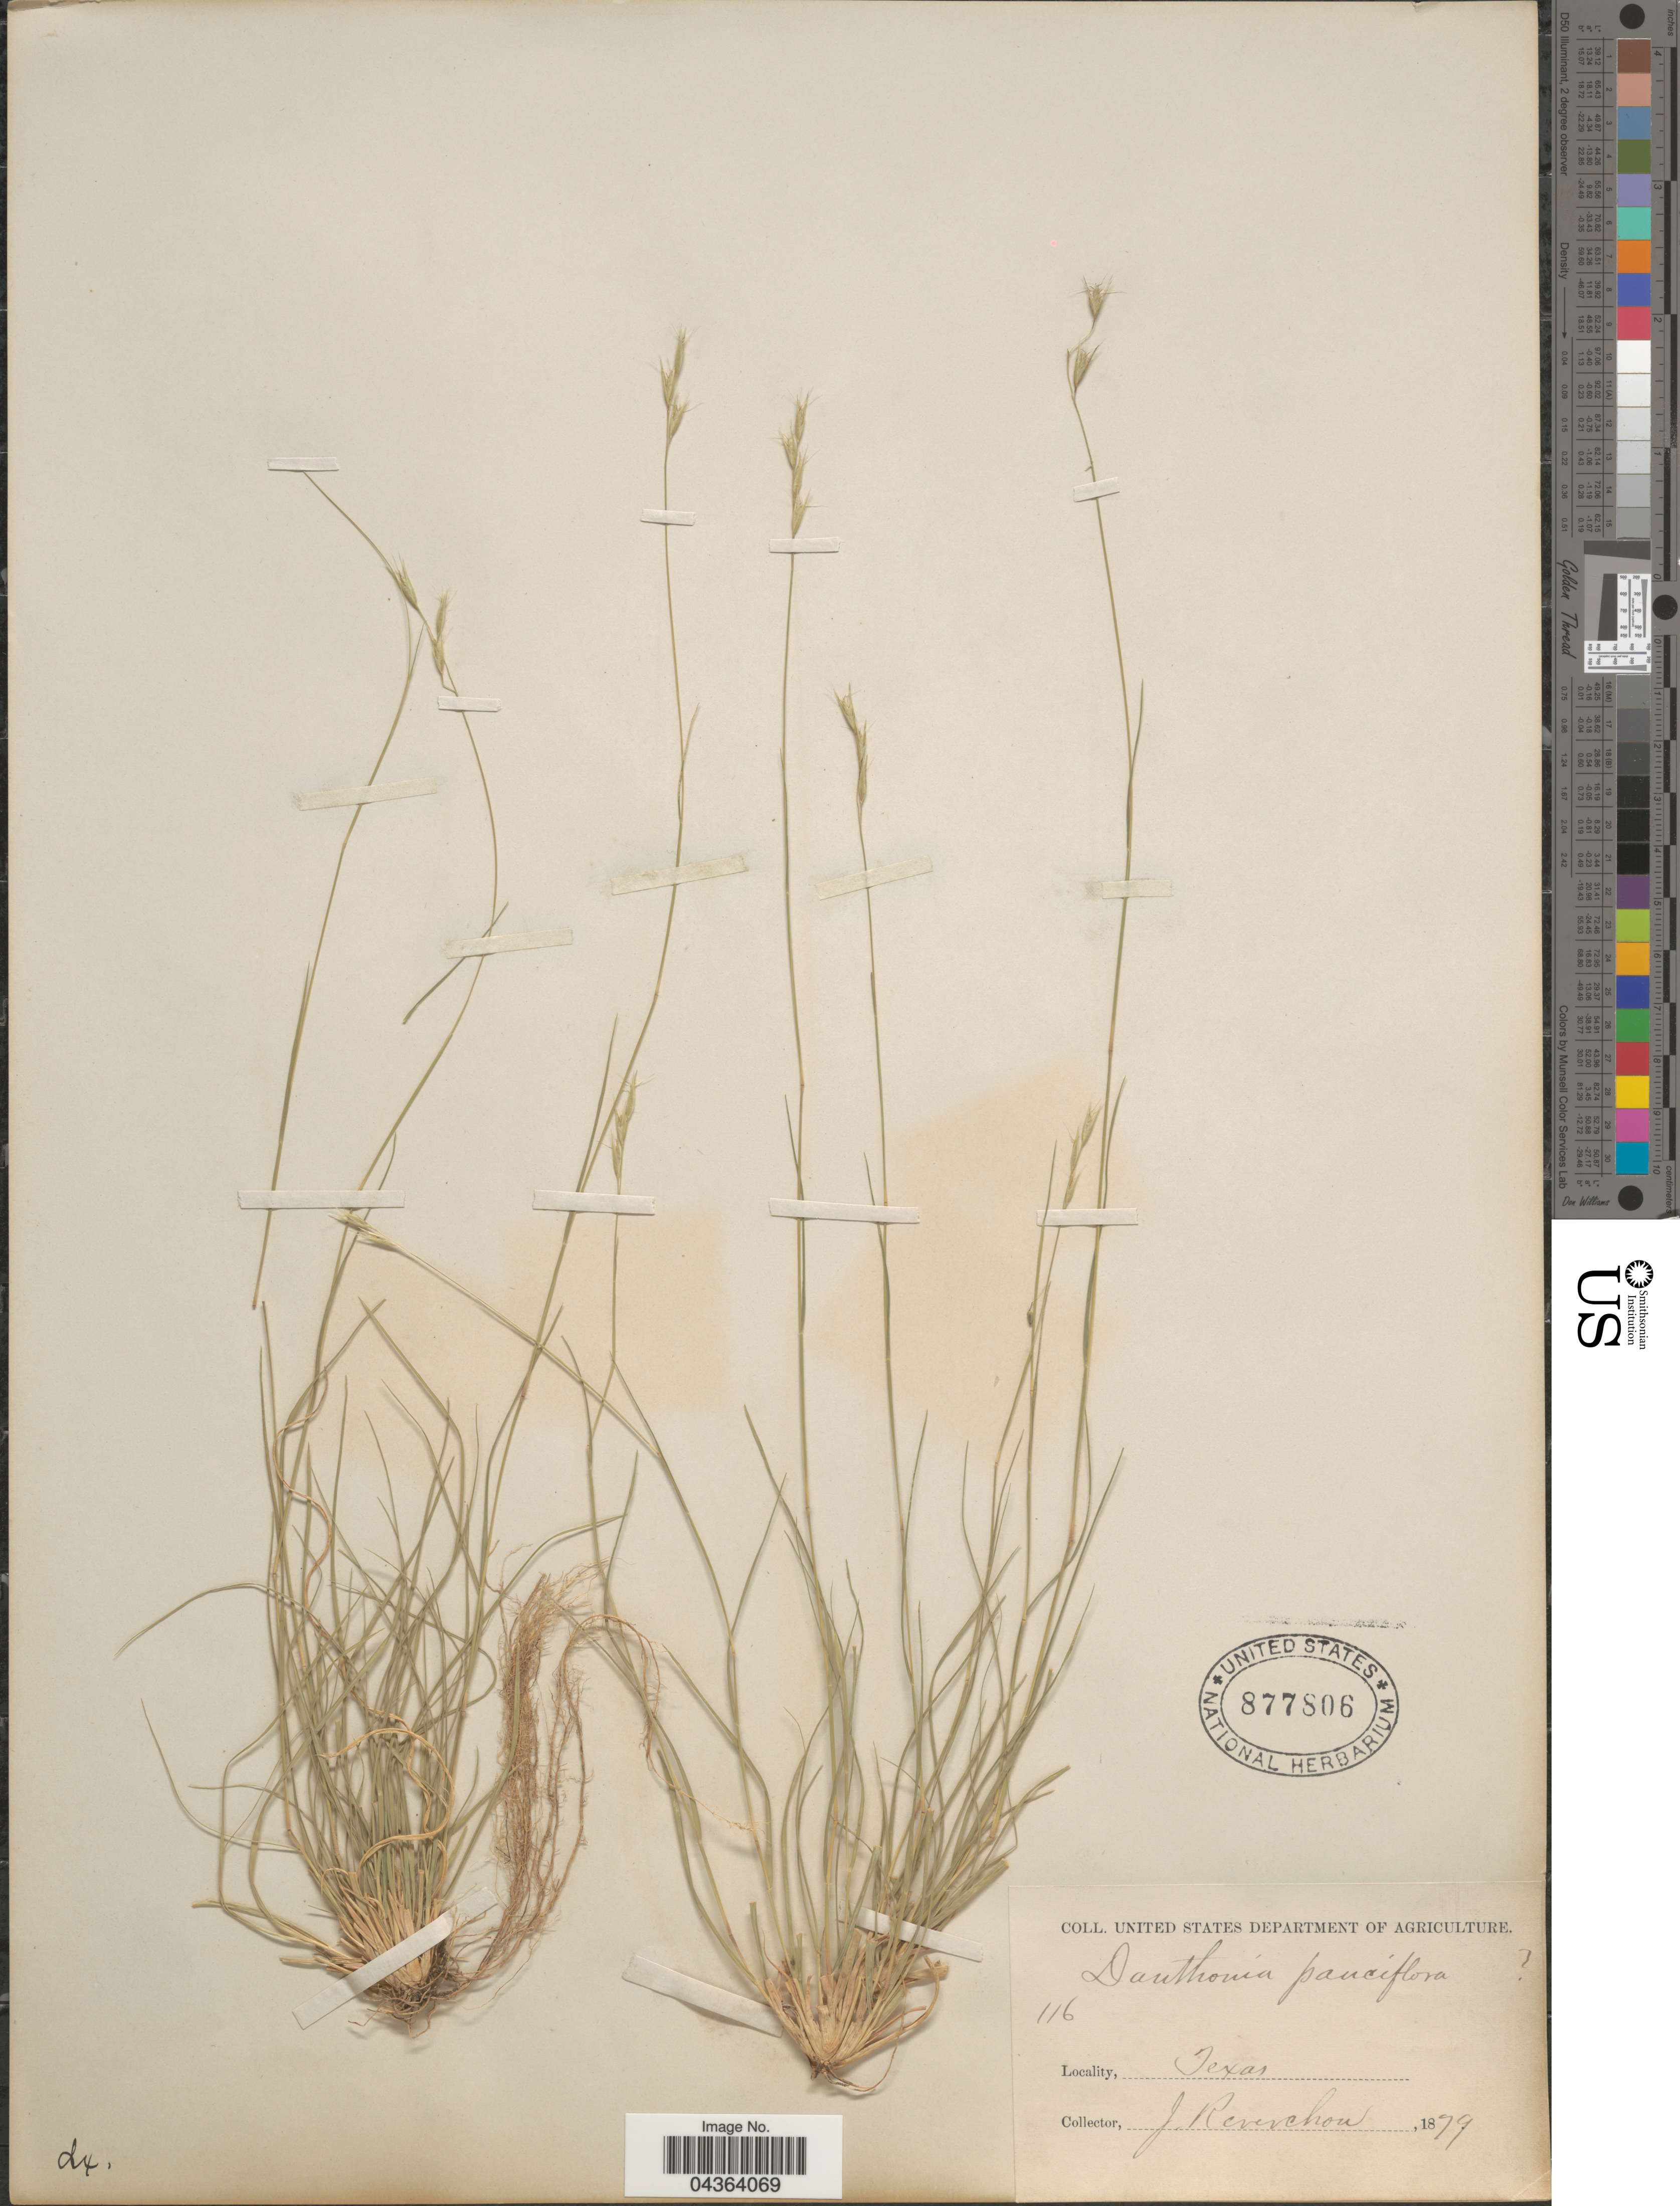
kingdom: Plantae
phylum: Tracheophyta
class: Liliopsida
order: Poales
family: Poaceae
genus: Danthonia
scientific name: Danthonia spicata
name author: (L.) P. Beauv. ex Roem. & Schult.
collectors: J. Reverchon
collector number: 116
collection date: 1879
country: United States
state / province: Texas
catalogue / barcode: US 877806